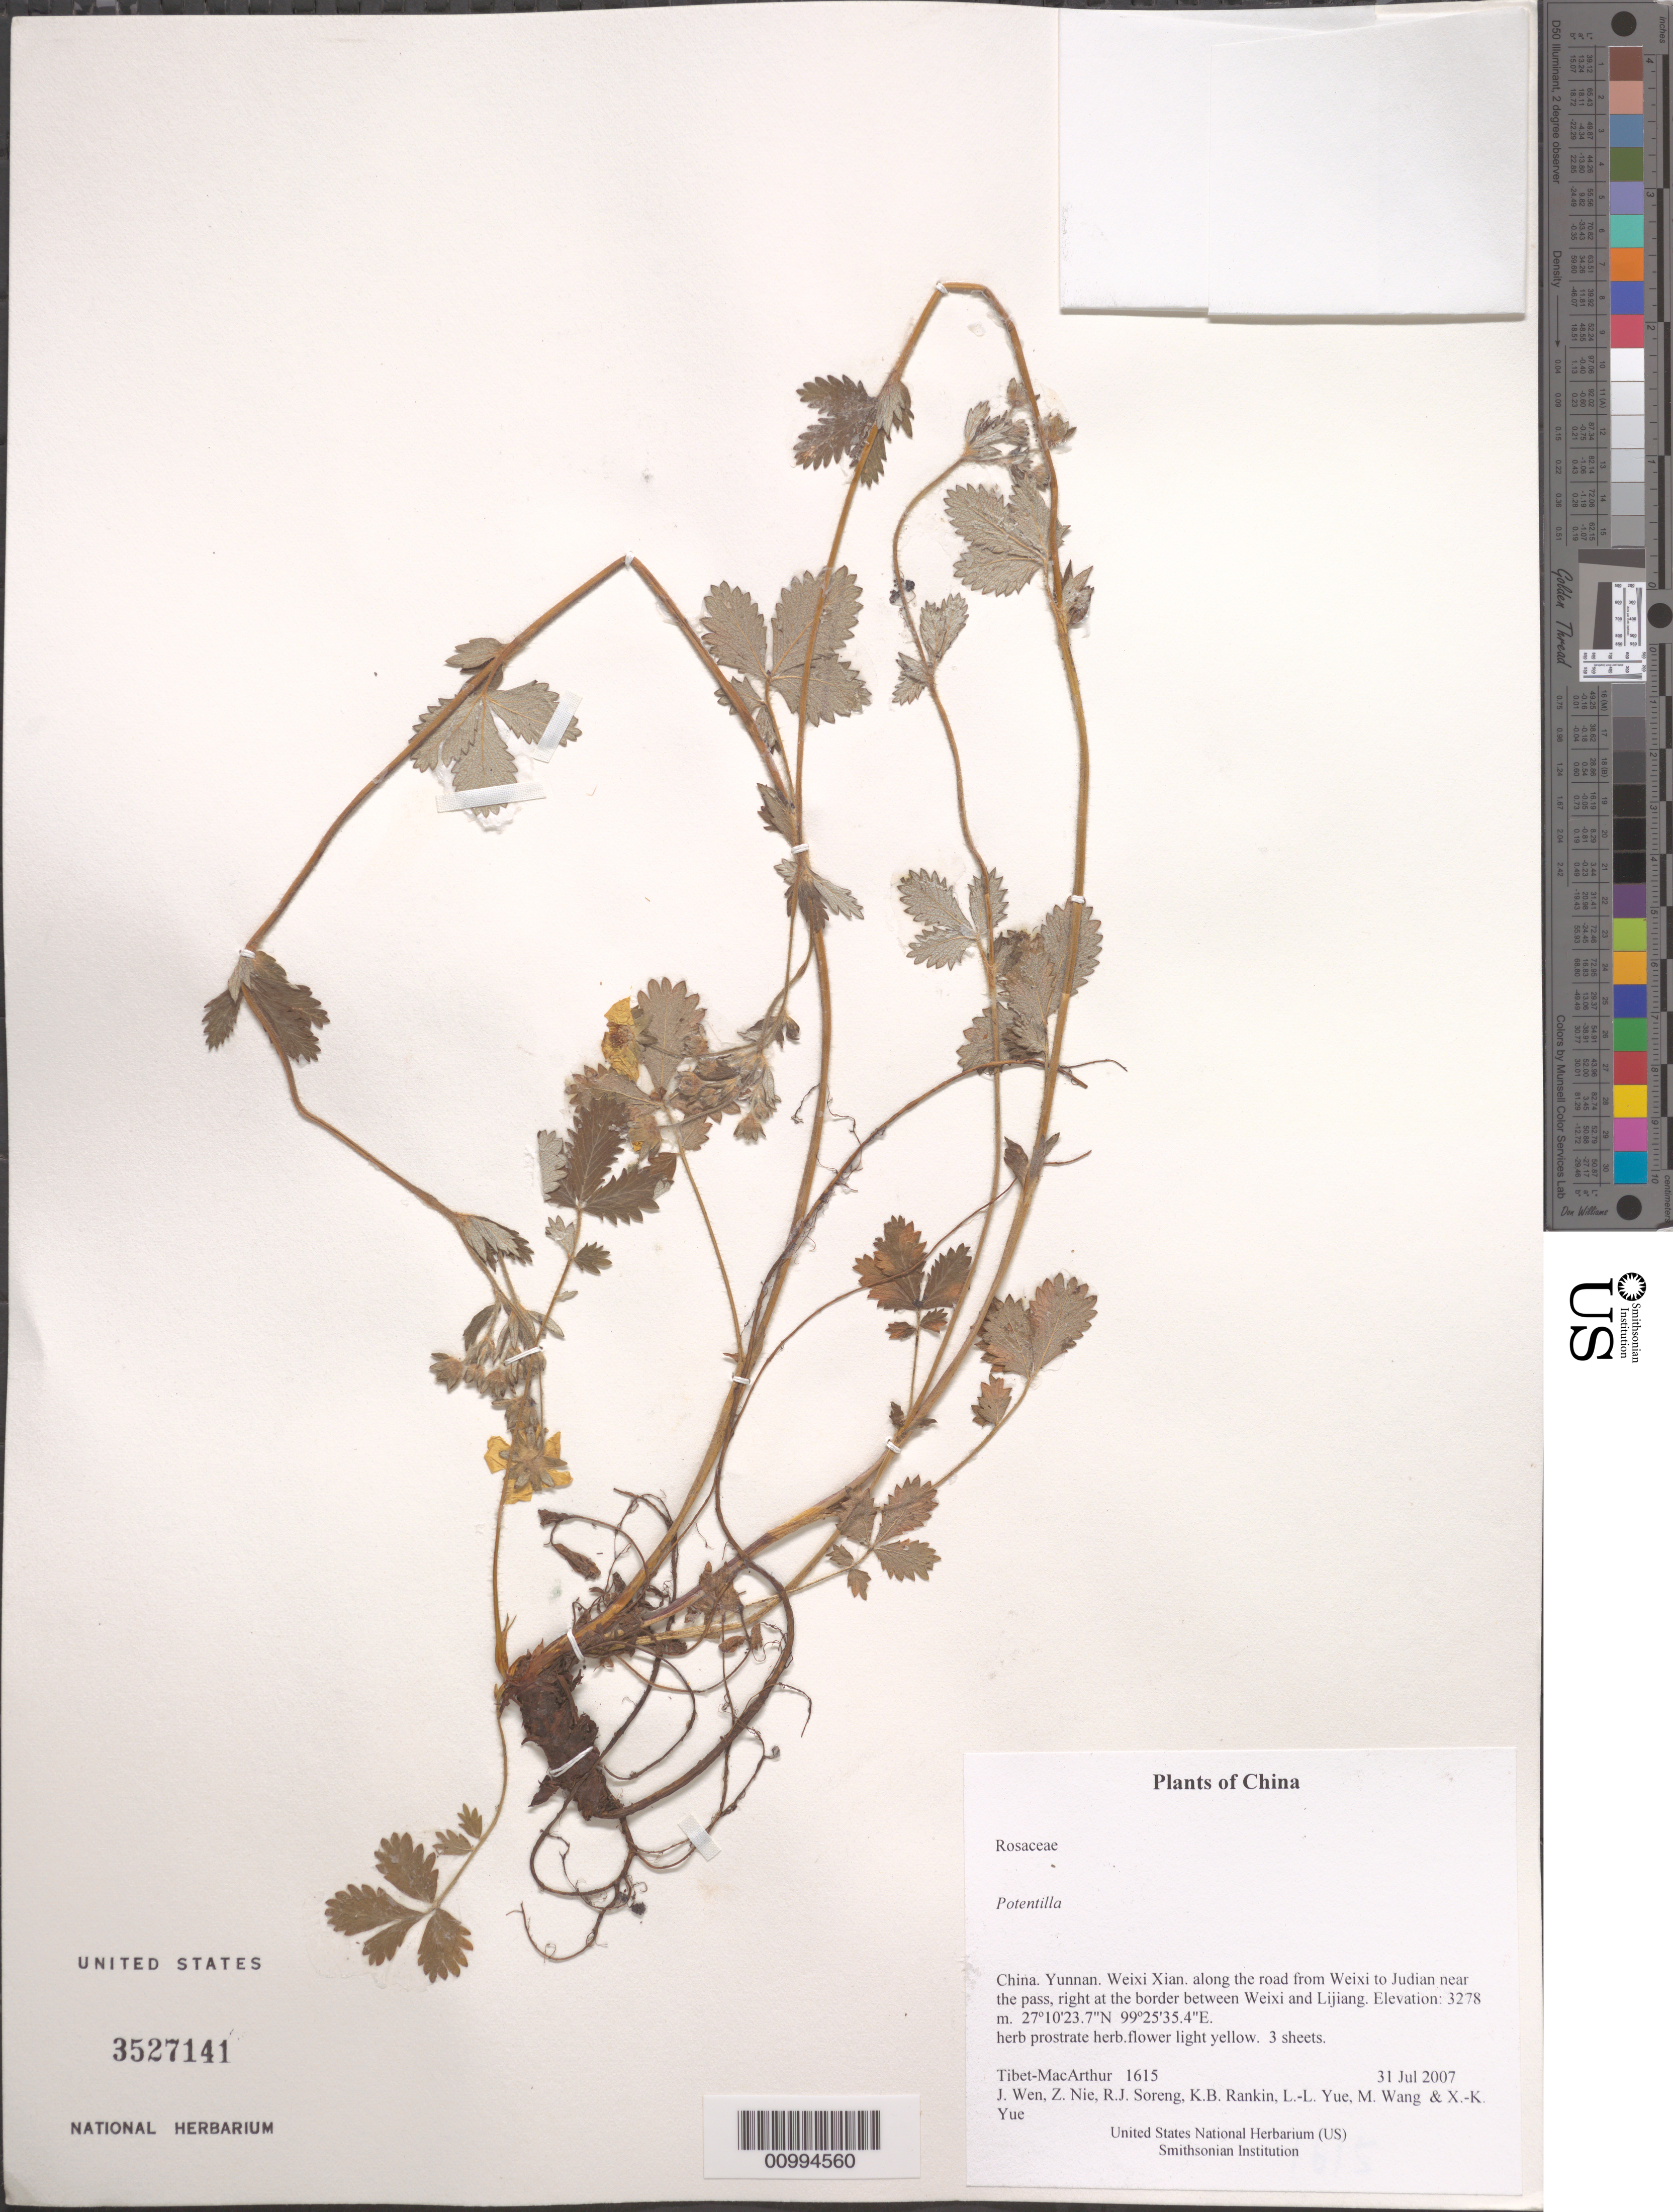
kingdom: Plantae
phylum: Tracheophyta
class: Magnoliopsida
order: Rosales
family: Rosaceae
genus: Potentilla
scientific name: Potentilla sp.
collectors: Tibet-MacArthur, J. Wen, Z. Nie, R. J. Soreng, K. Rankin, L. Yue, M. Wang & X. Yue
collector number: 1615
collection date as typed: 31 Jul 2007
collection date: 2007-07-31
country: China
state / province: Yunnan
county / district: Weixi Xian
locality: along the road from Weixi to Judian near the pass, right at the border between Weixi and Lijiang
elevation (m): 3278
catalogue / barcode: US 3527141